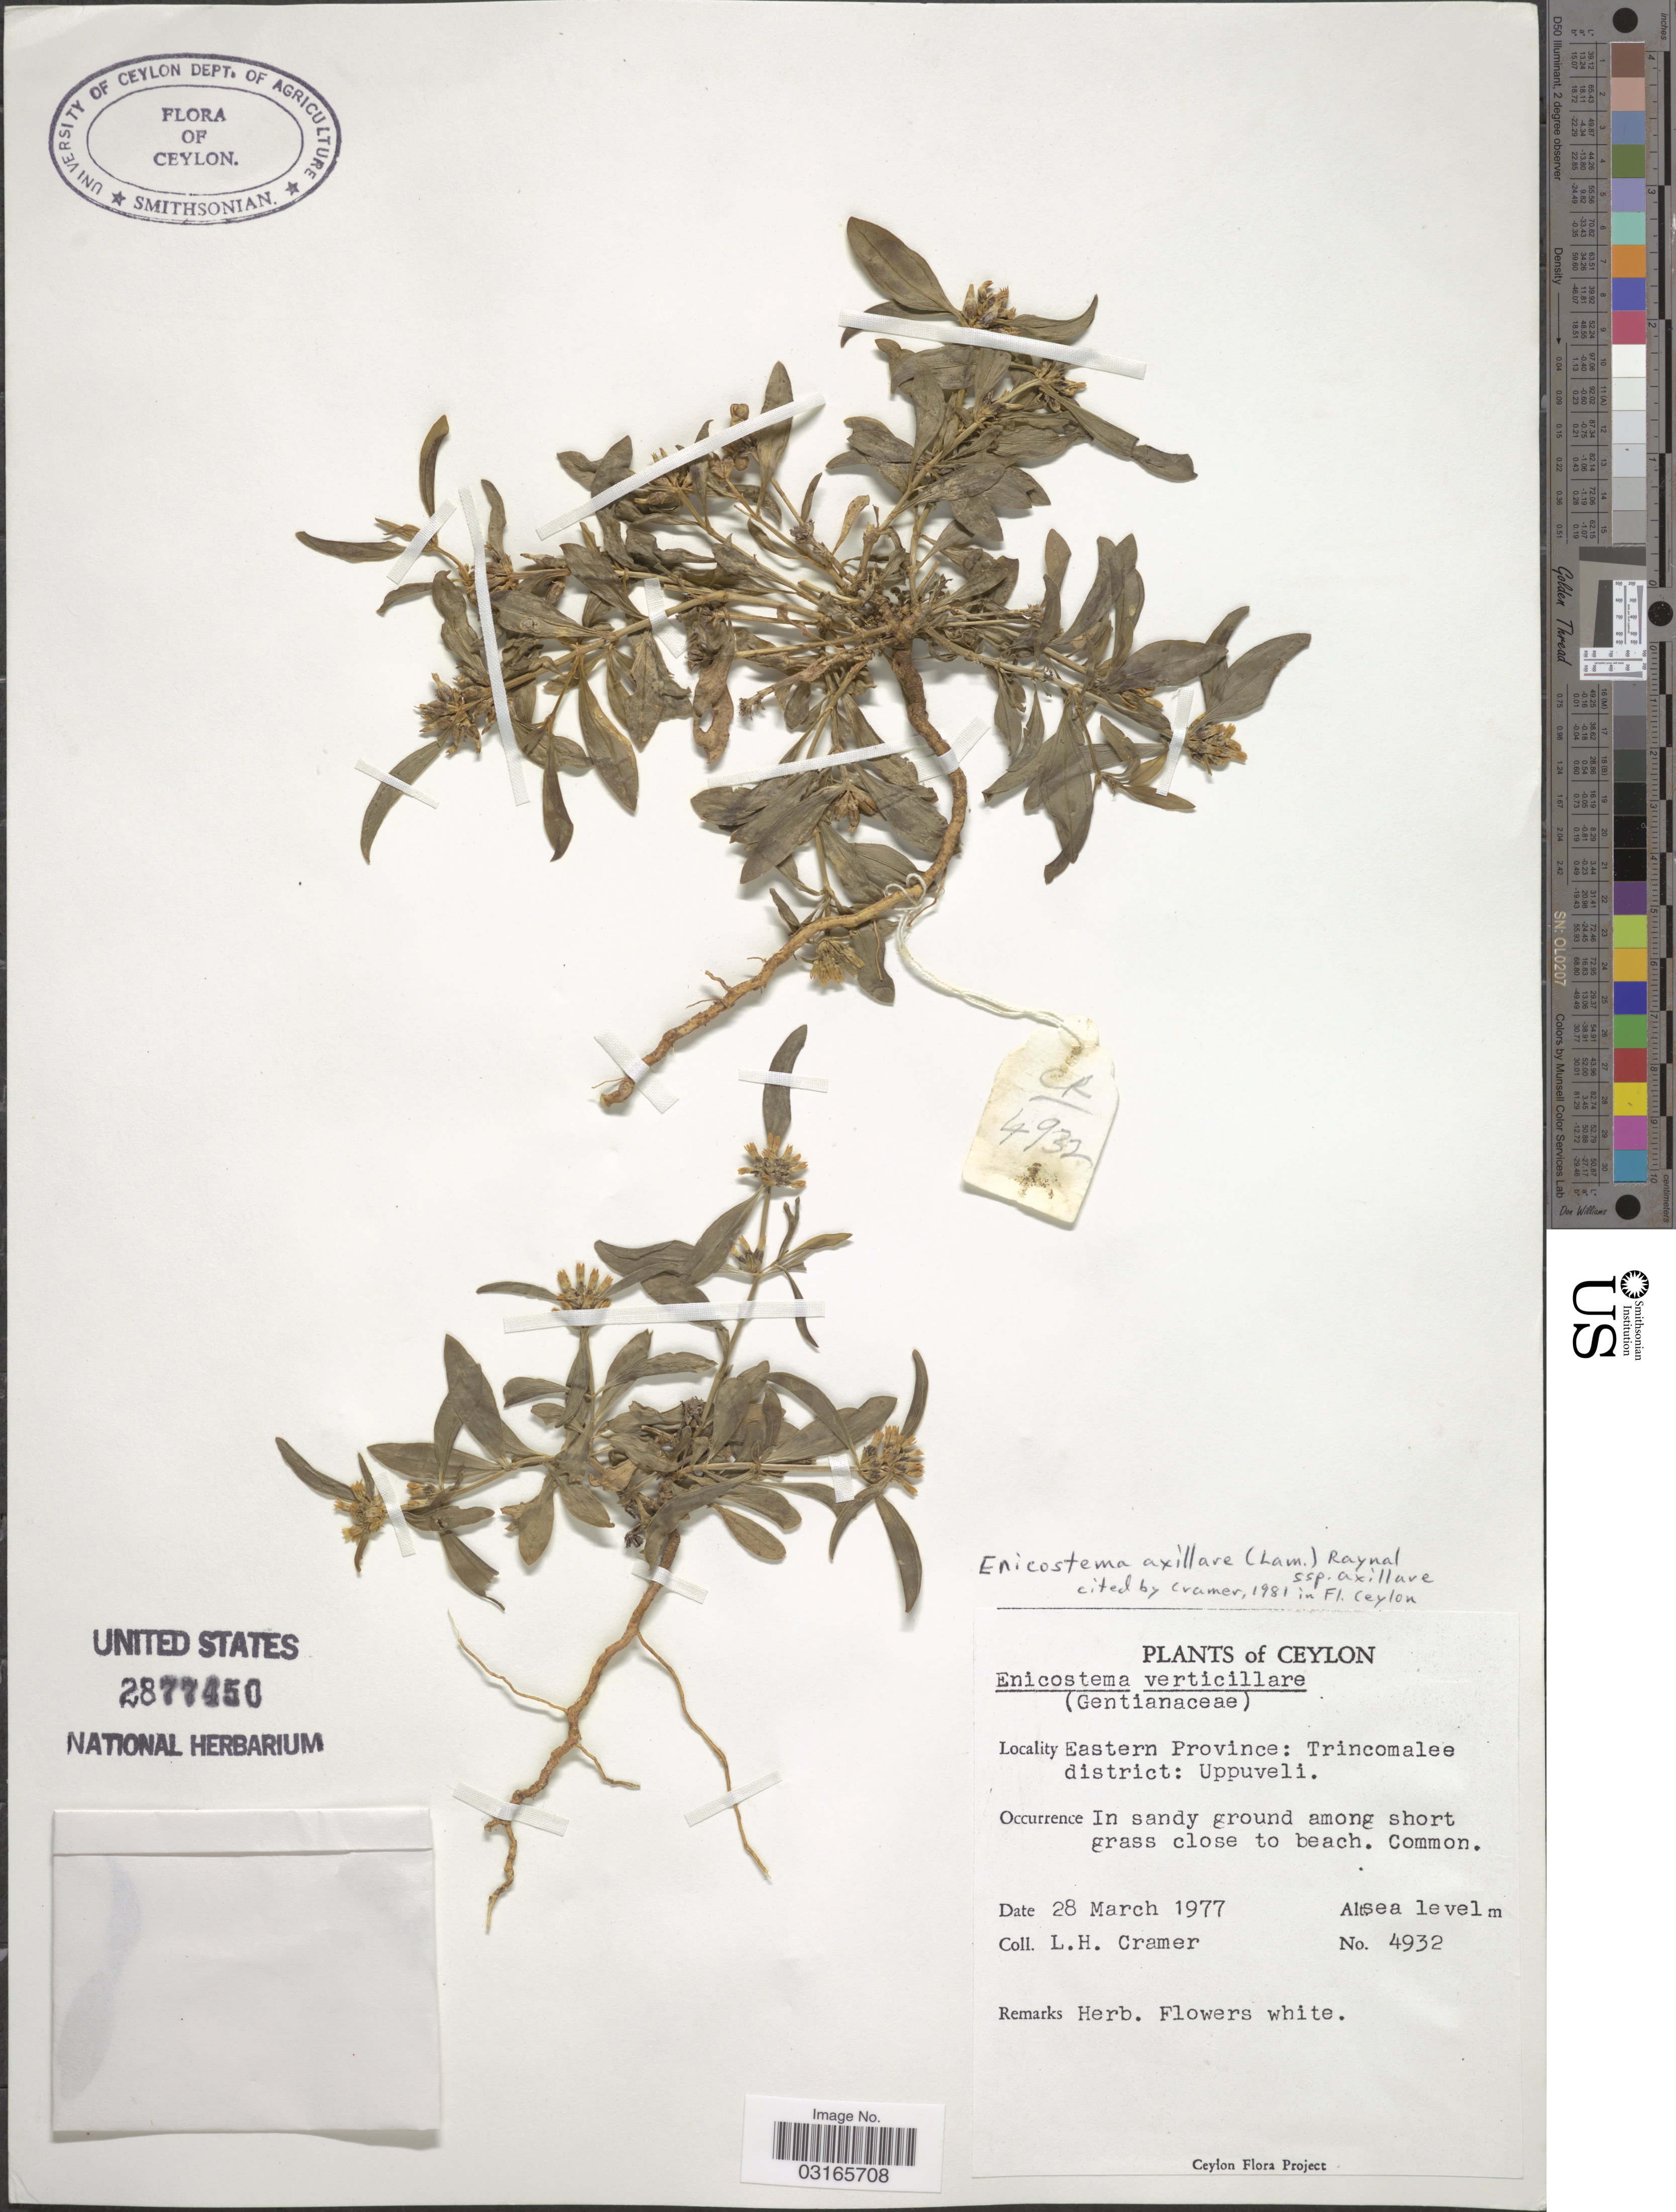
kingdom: Plantae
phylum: Tracheophyta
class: Magnoliopsida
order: Gentianales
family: Gentianaceae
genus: Enicostema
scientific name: Enicostema axillare subsp. axillare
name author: (Poir. ex Lam.) A. Raynal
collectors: L. H. Cramer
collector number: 4932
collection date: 1977-03-28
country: Sri Lanka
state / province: Eastern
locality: Ceylon. Eastern Province: Trincomalee district: Uppuveli.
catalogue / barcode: US 2877450